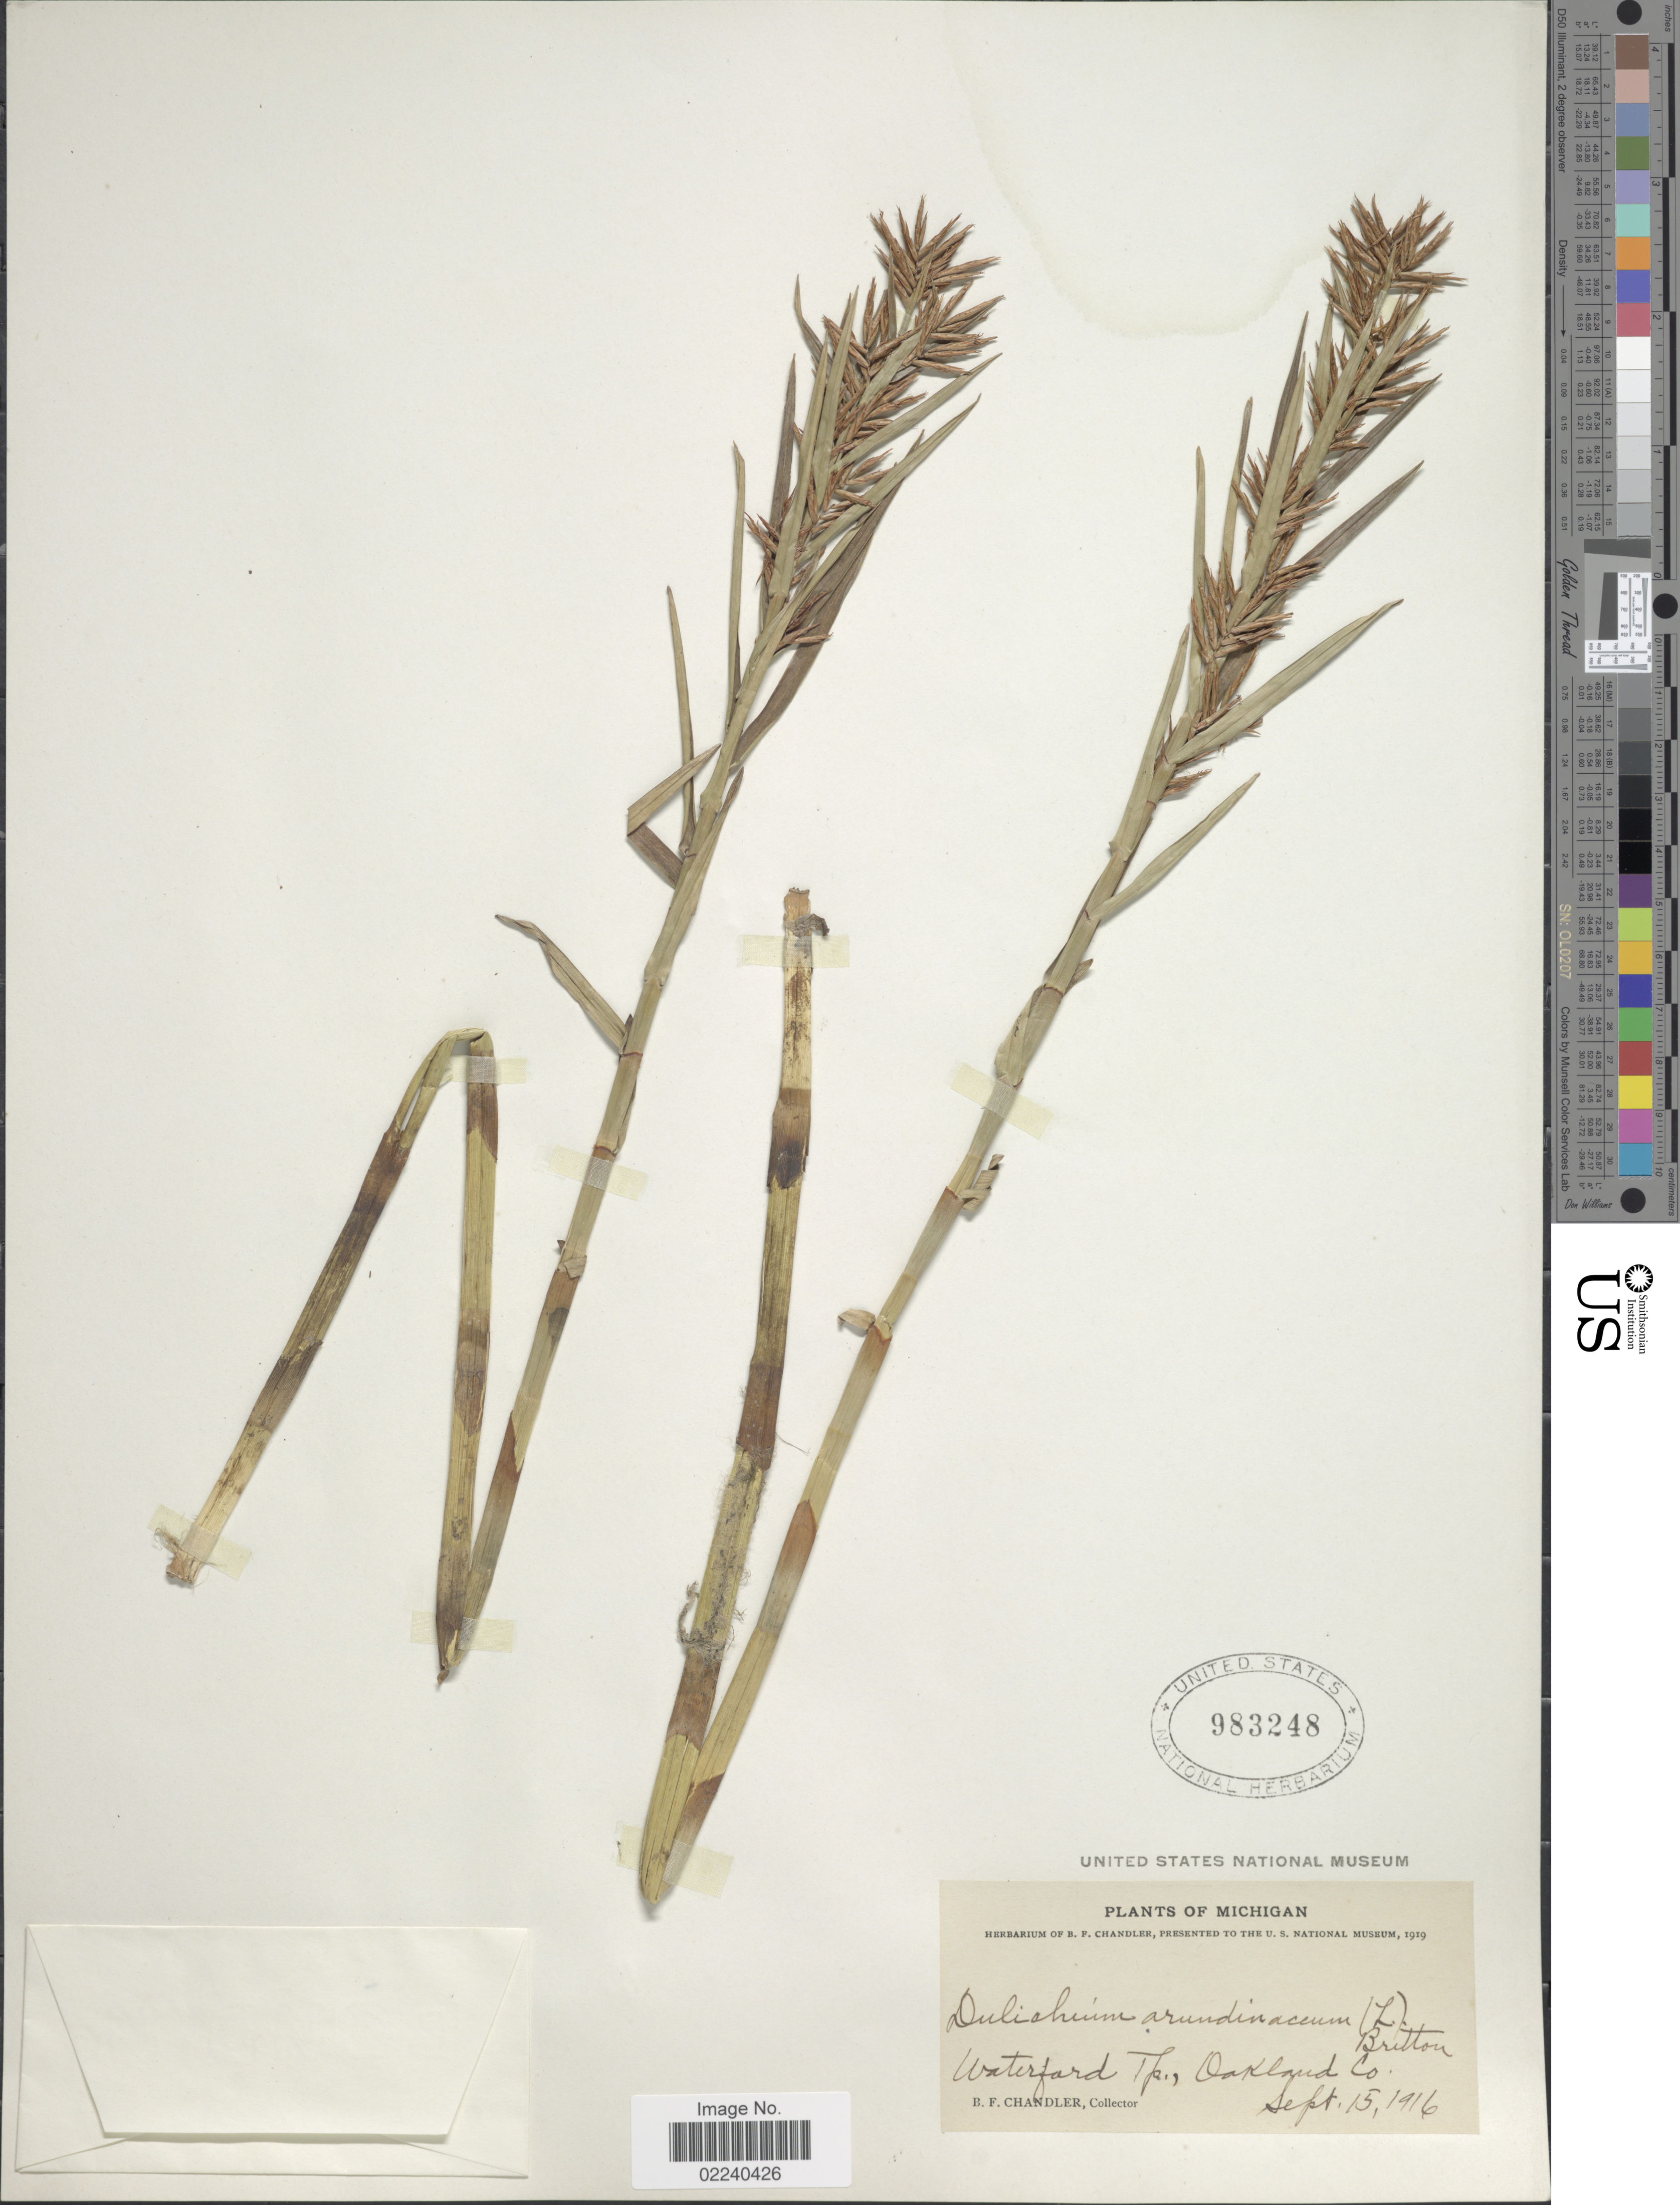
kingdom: Plantae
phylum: Tracheophyta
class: Liliopsida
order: Poales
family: Cyperaceae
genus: Dulichium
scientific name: Dulichium arundinaceum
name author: (L.) Britton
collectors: B. F. Chandler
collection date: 1916-09-15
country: United States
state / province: Michigan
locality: Waterford Tp. Oakland Co.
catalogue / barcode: US 983248